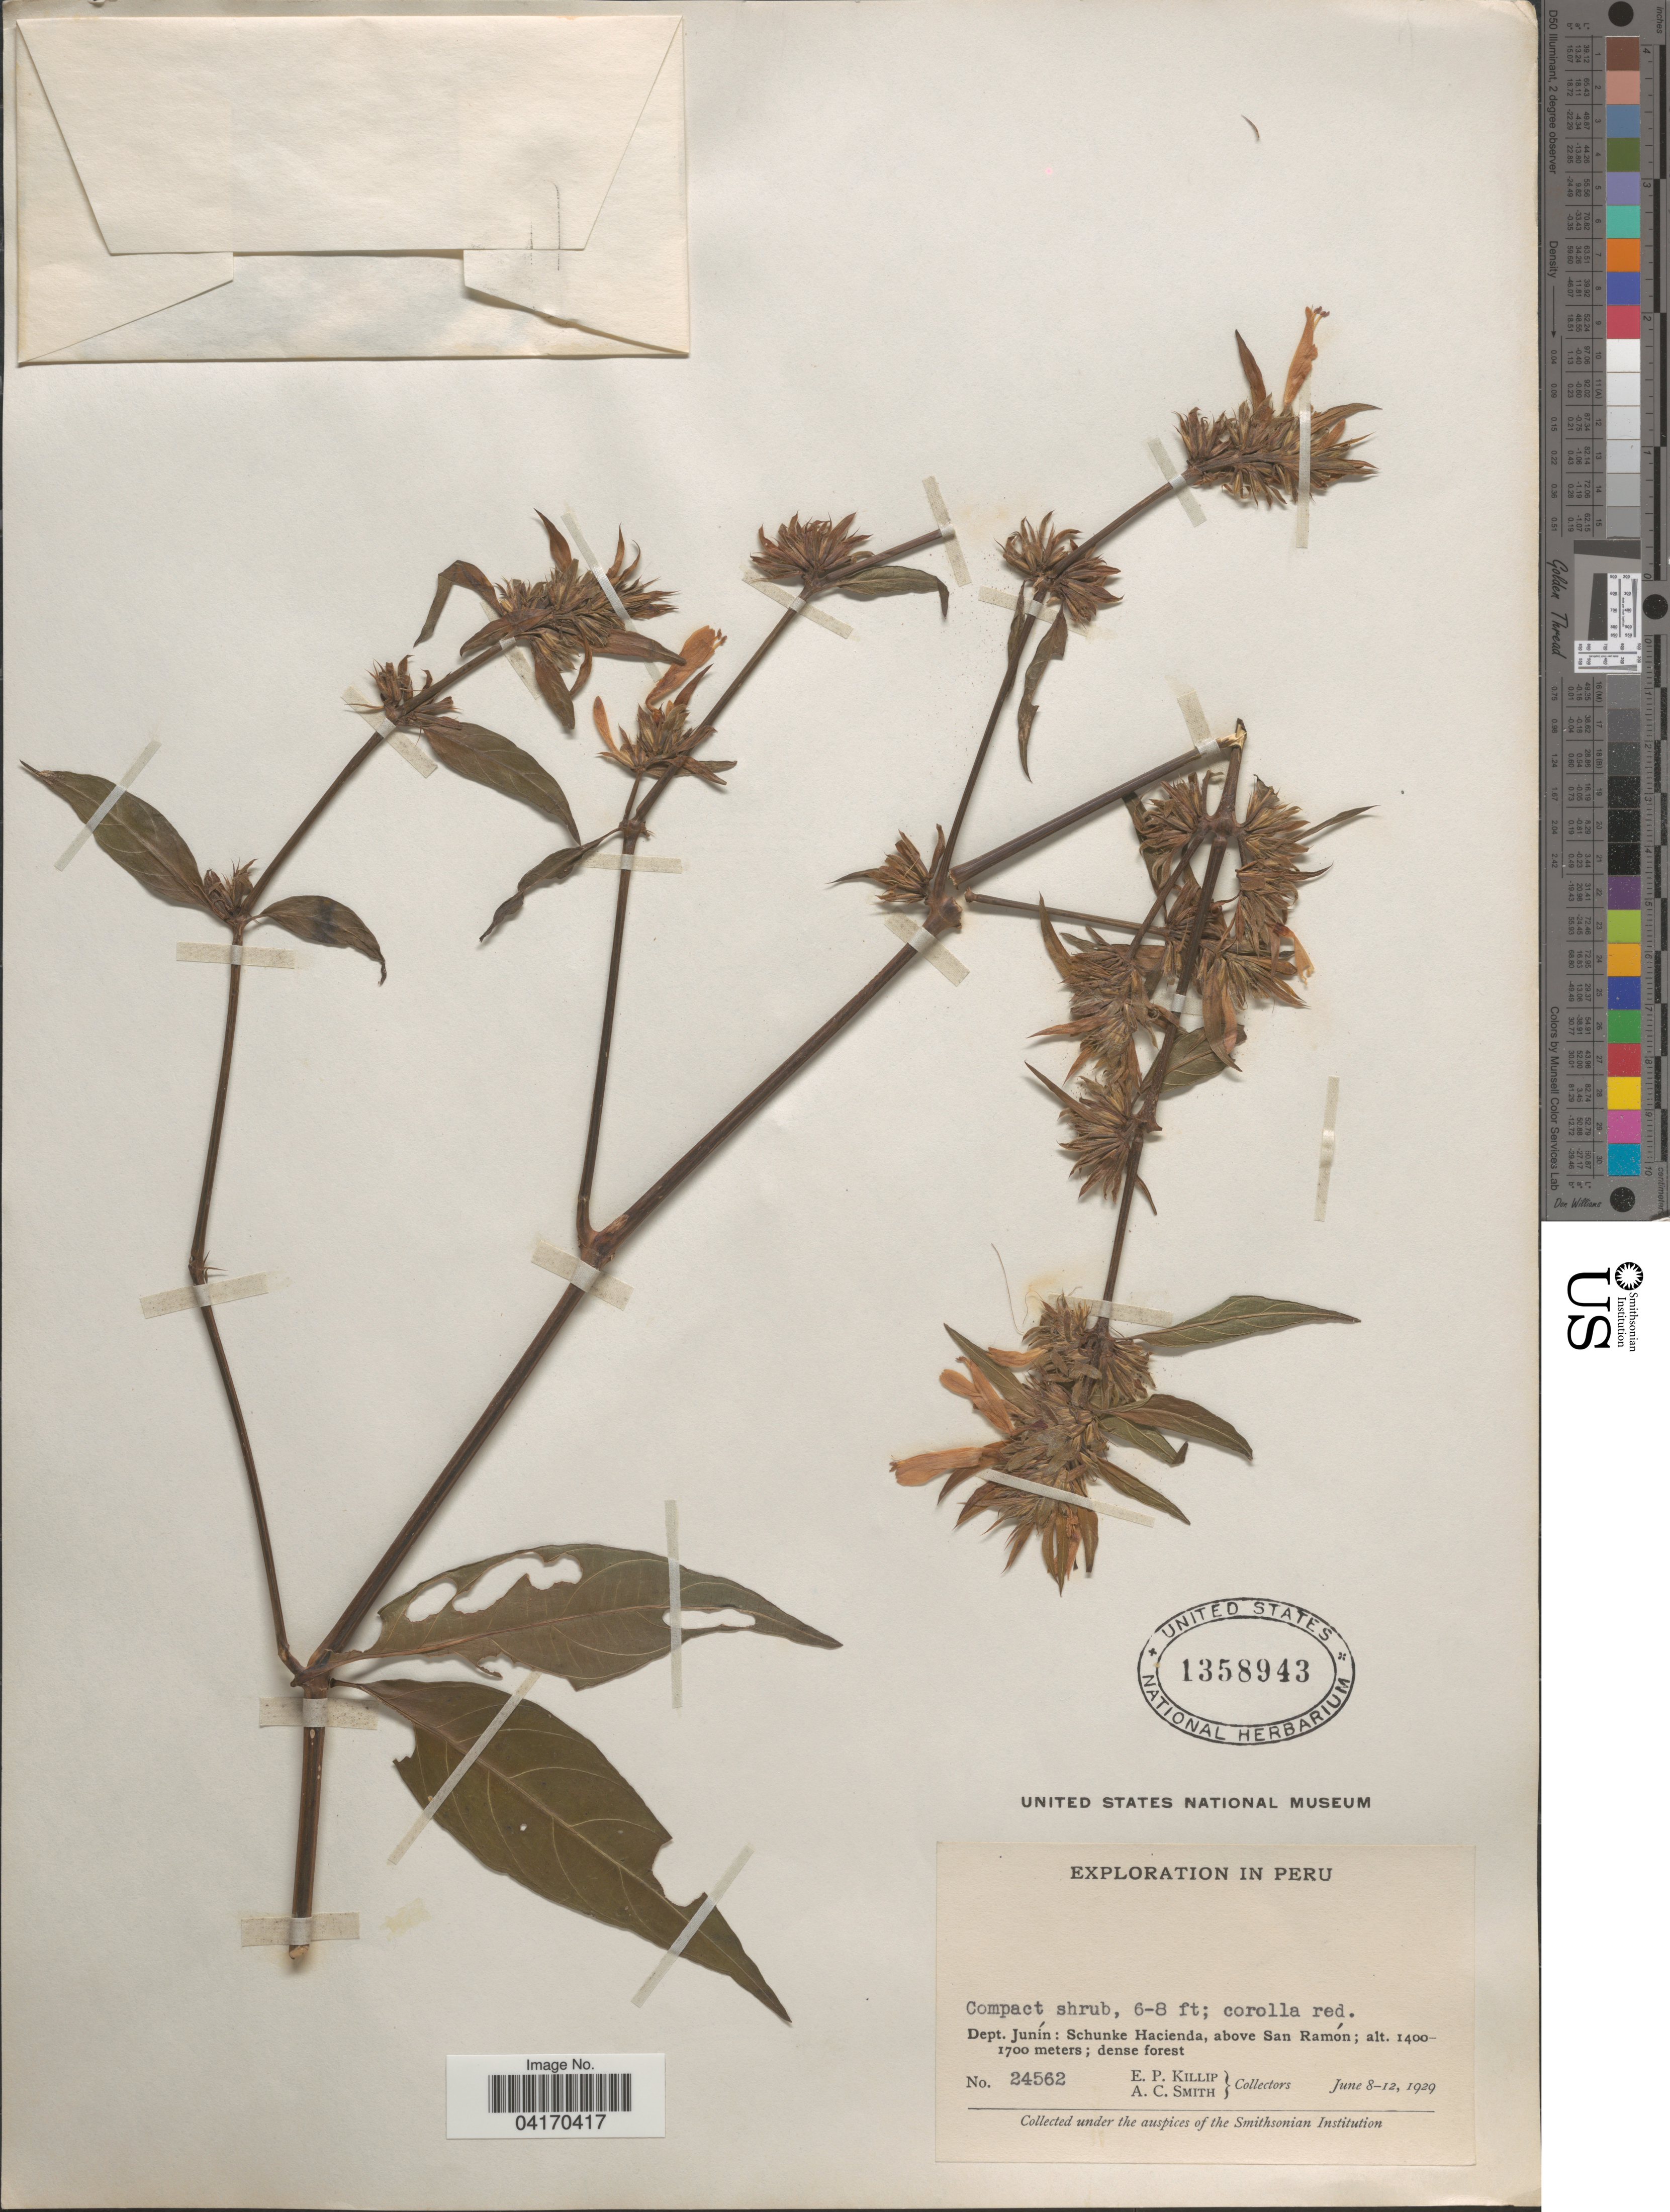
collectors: E. P. Killip & A. C. Smith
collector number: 24562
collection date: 1929-06-08/1929-06-12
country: Peru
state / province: Junín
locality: Exploration in Peru. Dept. Junín: Schunke Hacienda, above San Ramón.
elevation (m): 1400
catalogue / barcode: US 1358943